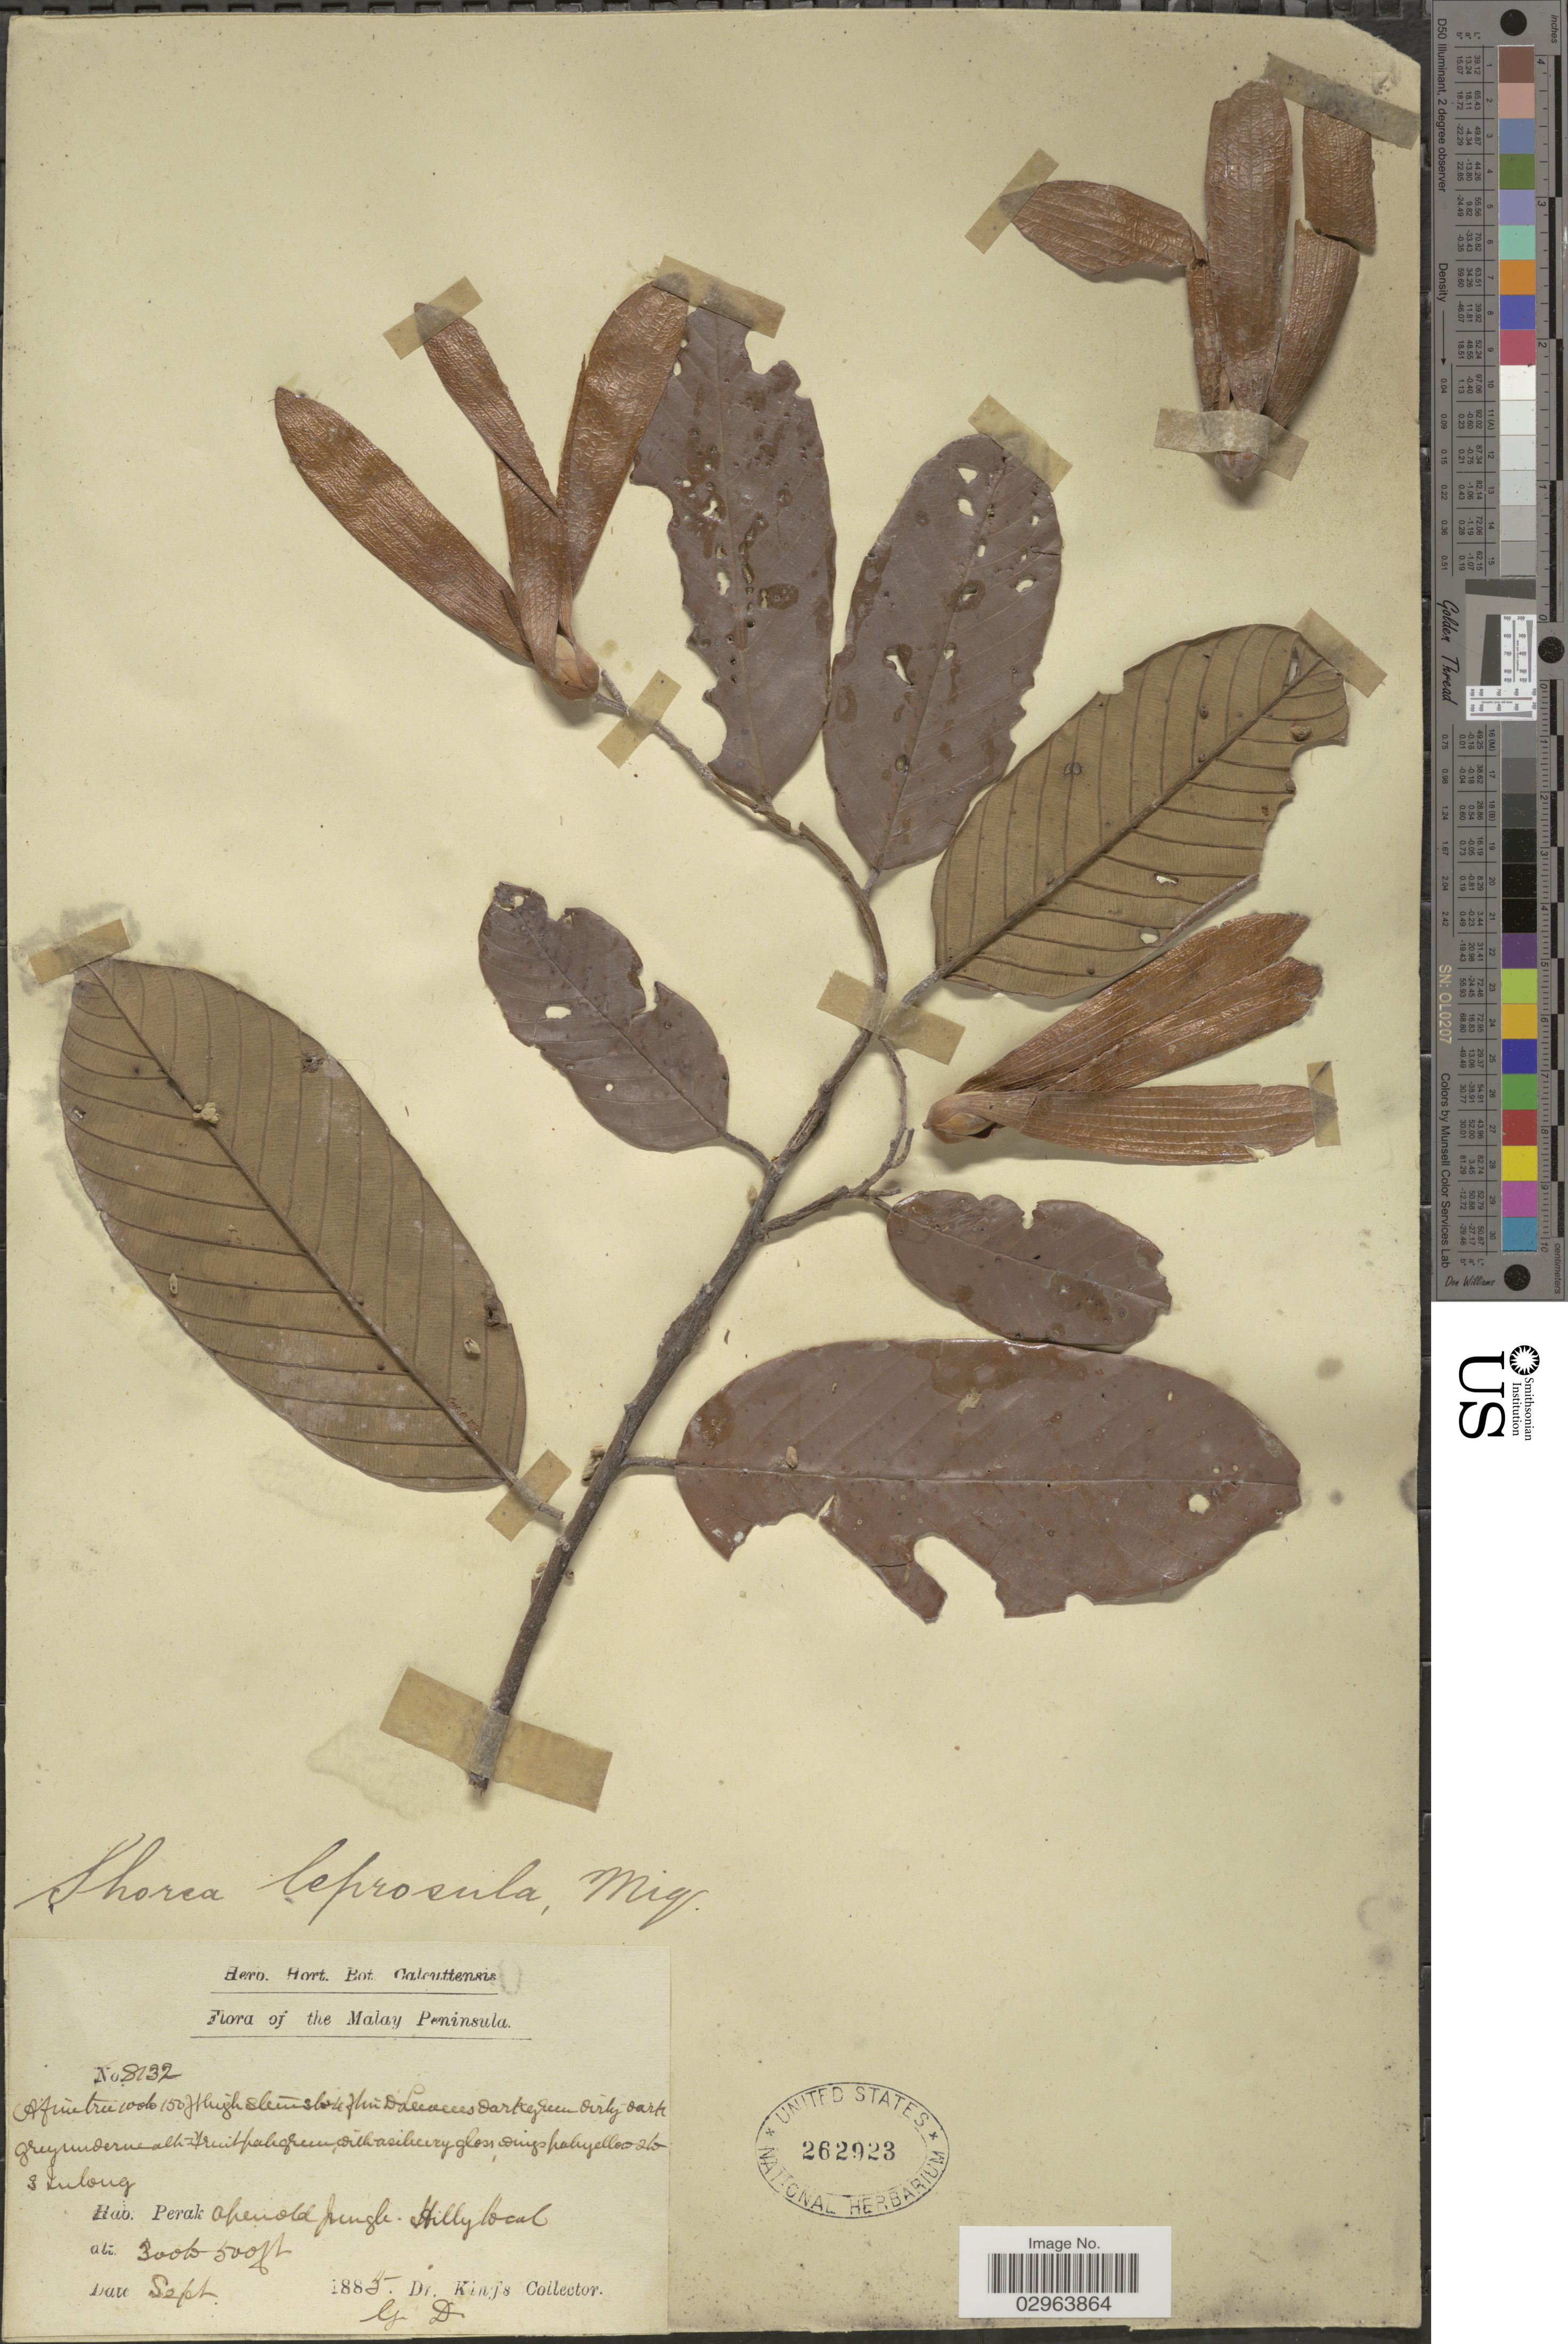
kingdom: Plantae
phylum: Tracheophyta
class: Magnoliopsida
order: Malvales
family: Dipterocarpaceae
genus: Rubroshorea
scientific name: Rubroshorea leprosula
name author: (Miq.) P.S. Ashton & J. Heck.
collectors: Dr. King's collector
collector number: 8132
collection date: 1885-09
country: Malaysia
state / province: Perak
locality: Malay Peninsula, open old Jungle. Hilly local.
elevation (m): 91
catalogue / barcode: US 262923